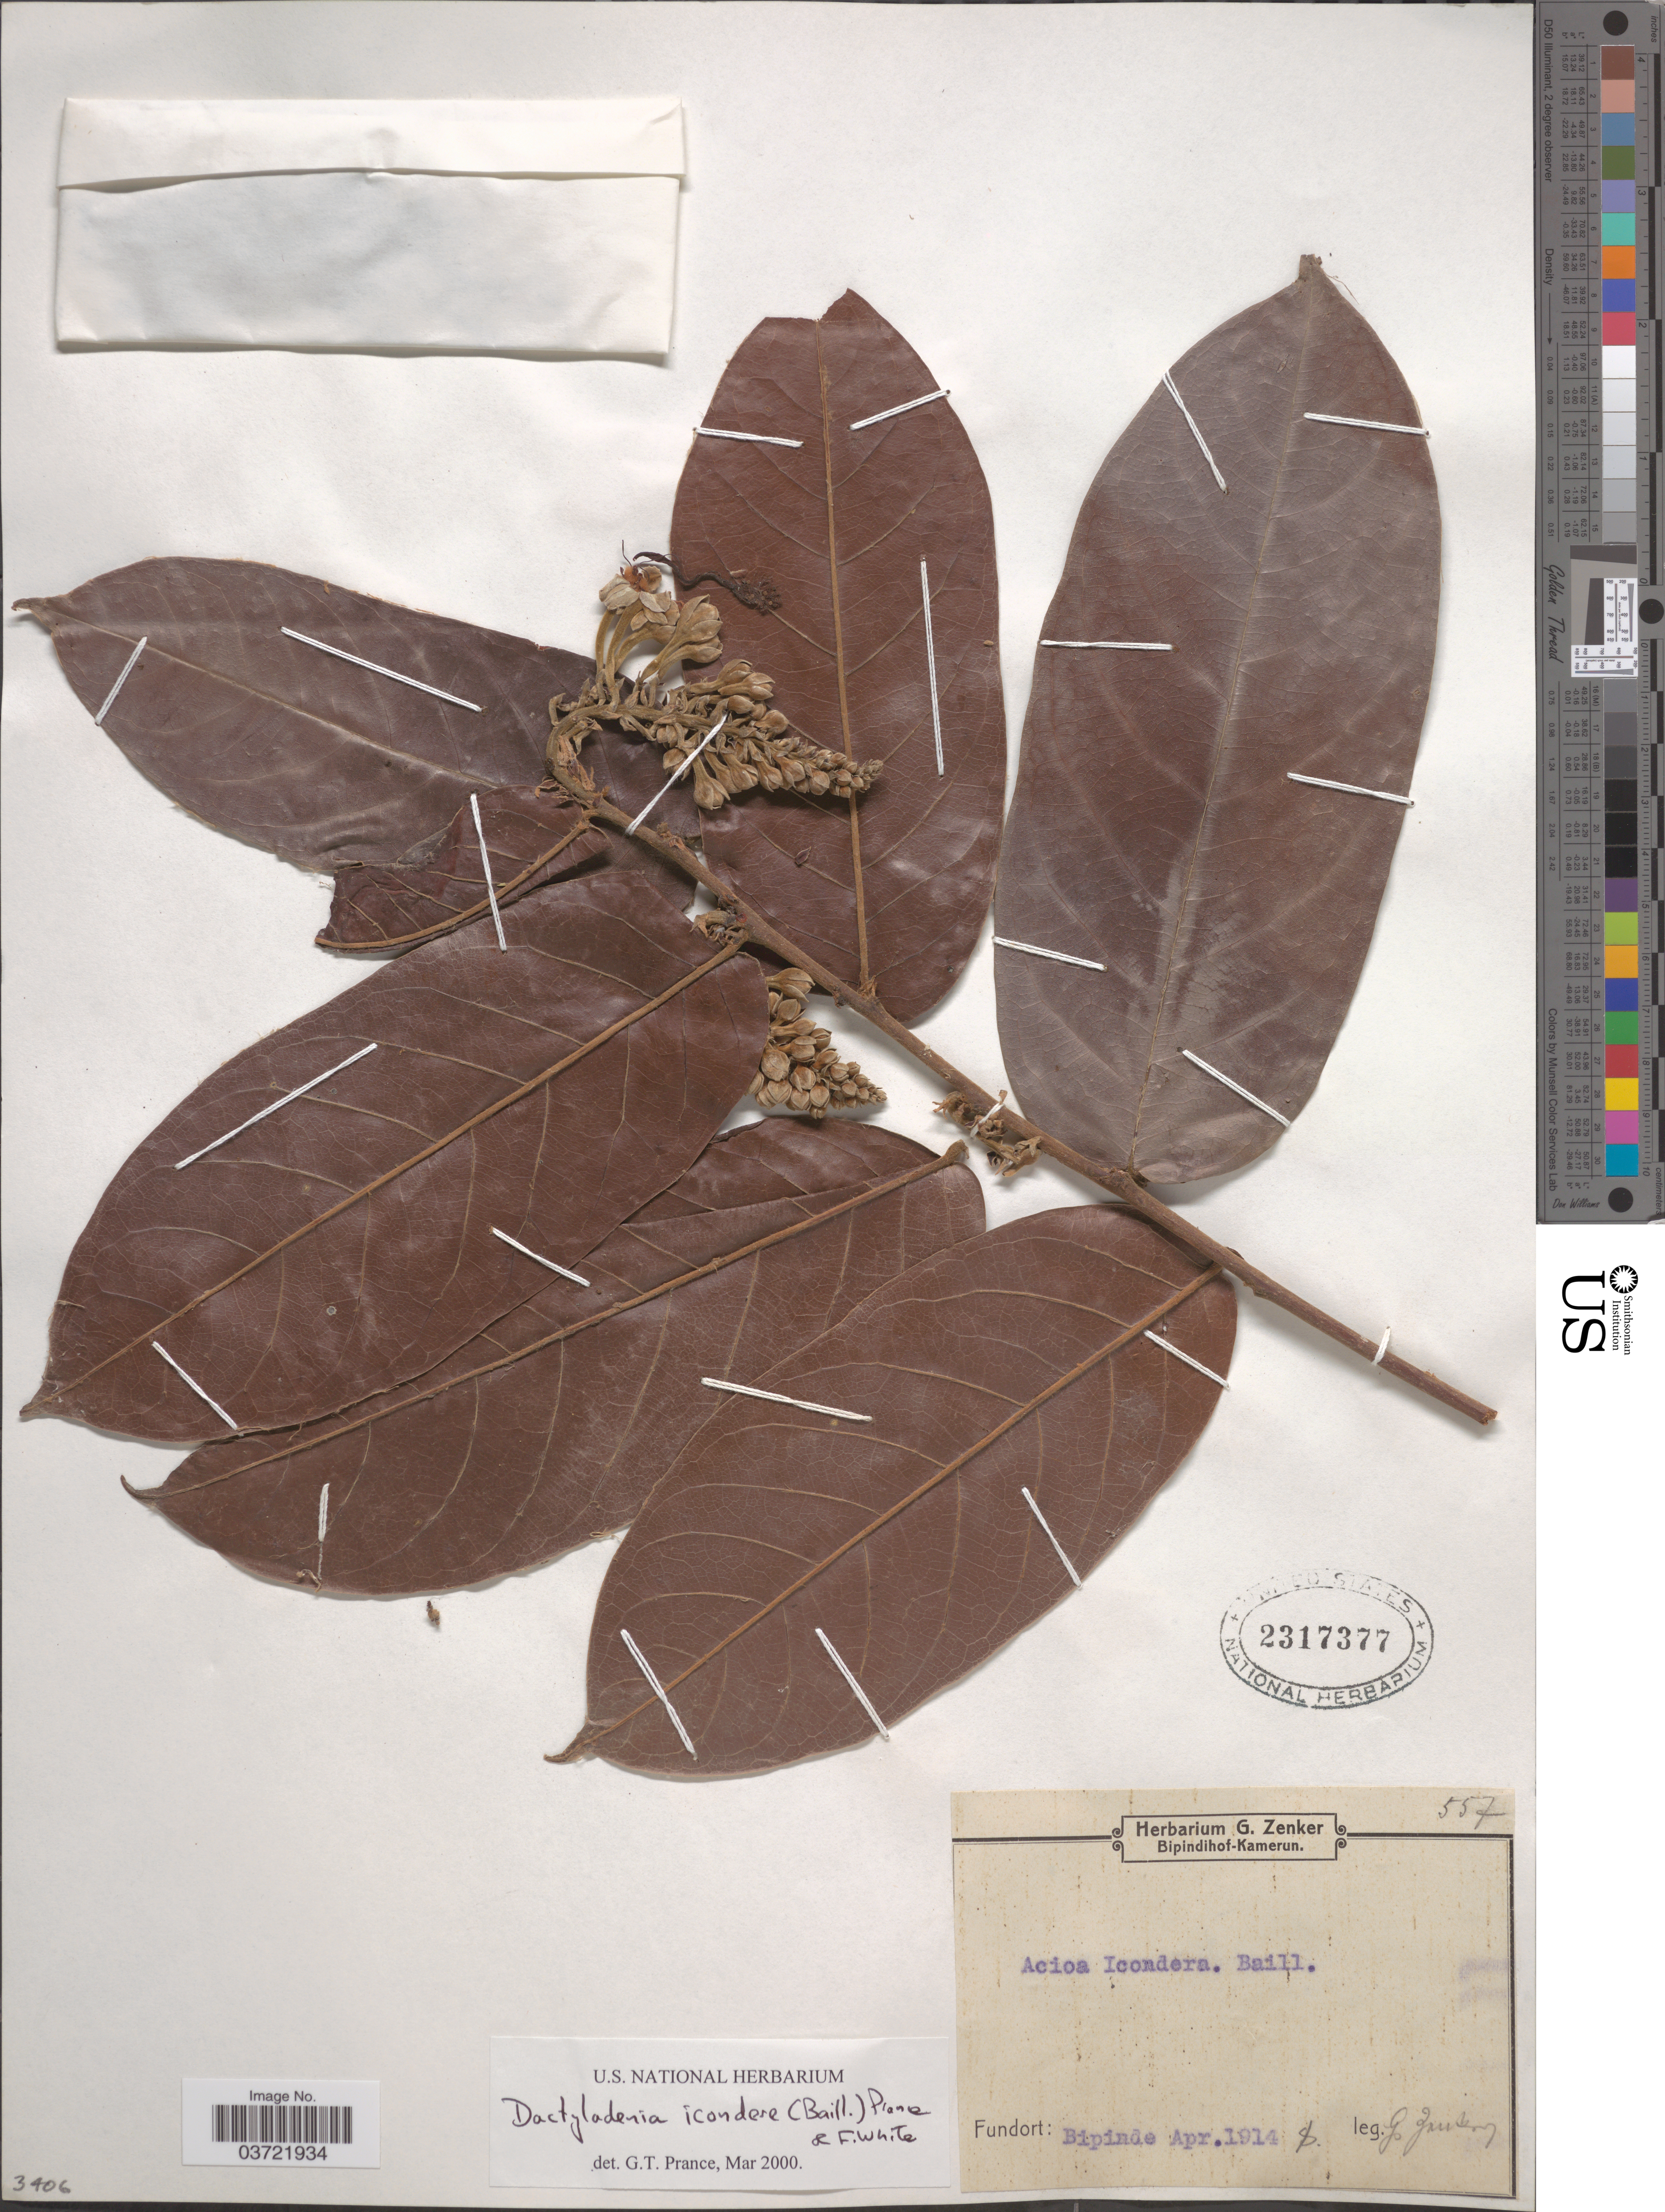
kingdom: Plantae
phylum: Tracheophyta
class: Magnoliopsida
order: Malpighiales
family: Chrysobalanaceae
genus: Dactyladenia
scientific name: Dactyladenia icondere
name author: (Baill.) Prance & F. White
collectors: G. A. Zenker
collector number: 557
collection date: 1914-04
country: Cameroon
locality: Bipinde.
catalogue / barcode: US 2317377